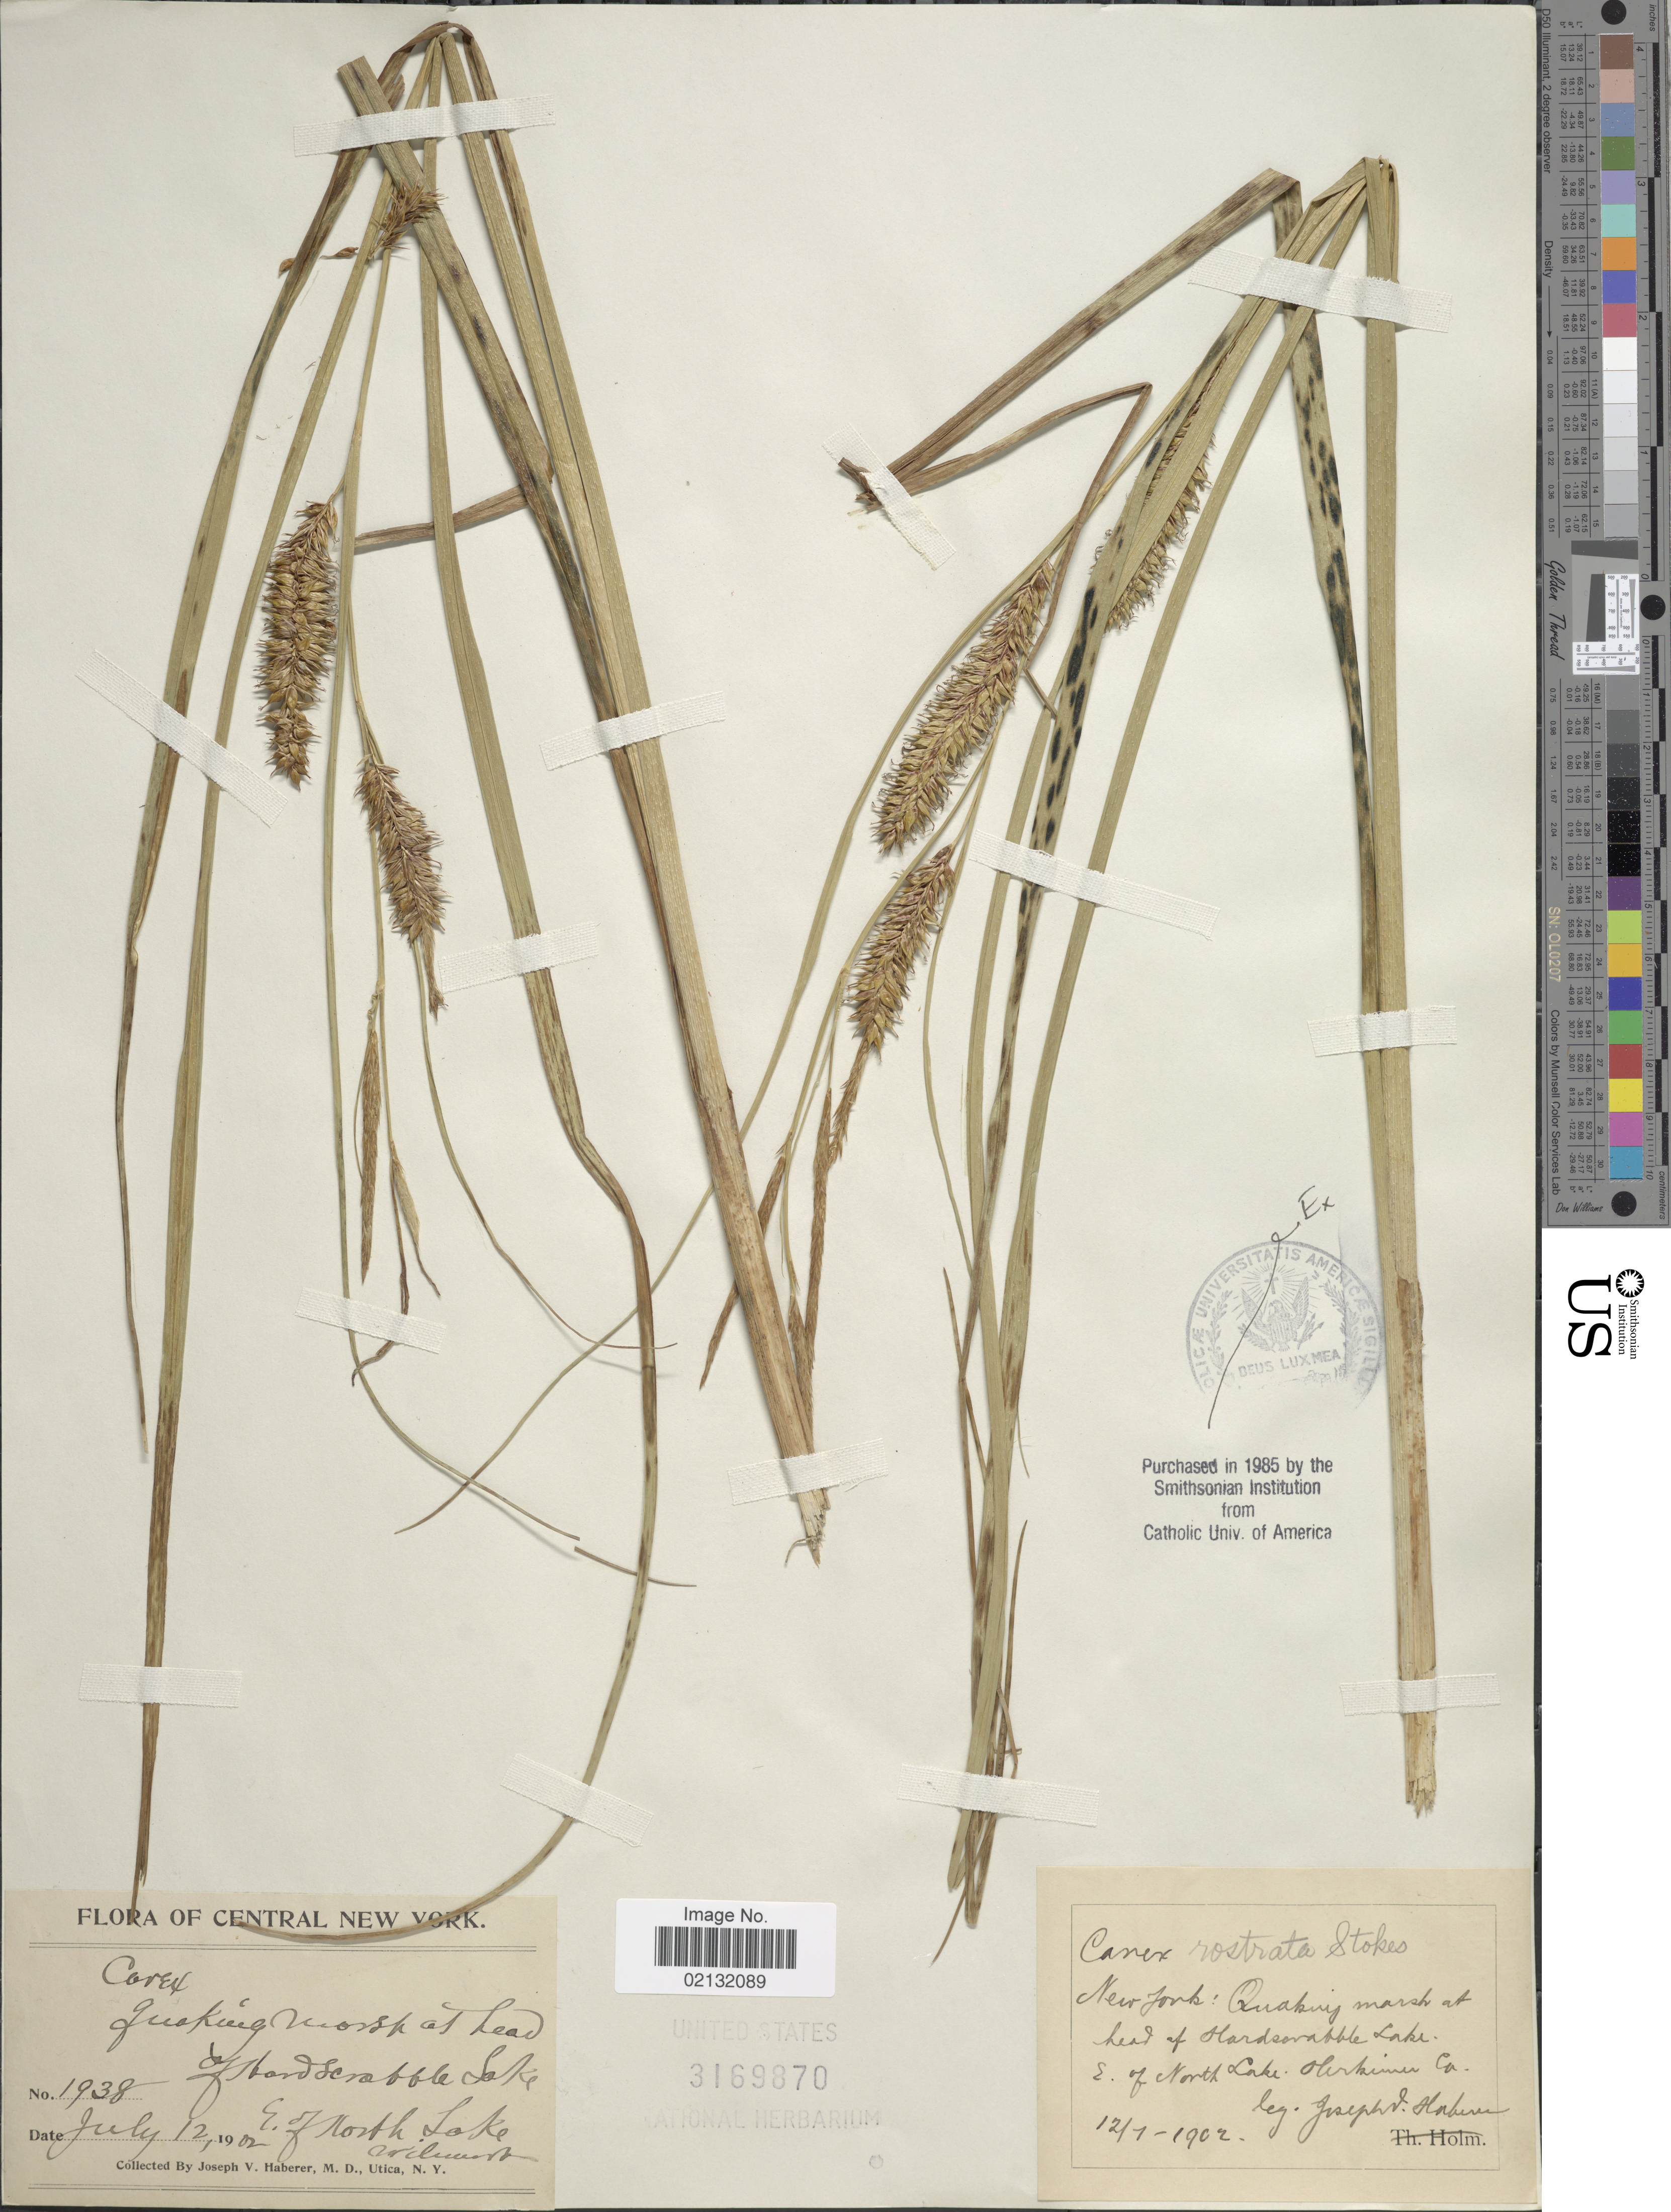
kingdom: Plantae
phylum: Tracheophyta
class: Liliopsida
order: Poales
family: Cyperaceae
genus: Carex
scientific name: Carex rostrata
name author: Stokes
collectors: J. V. Haberer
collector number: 1938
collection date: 1902-07-12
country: United States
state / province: New York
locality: Central New York, New York, Quaking marsh at head of hardscrabble Lake, E. of North Lake. Herkimer Co.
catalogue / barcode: US 3169870